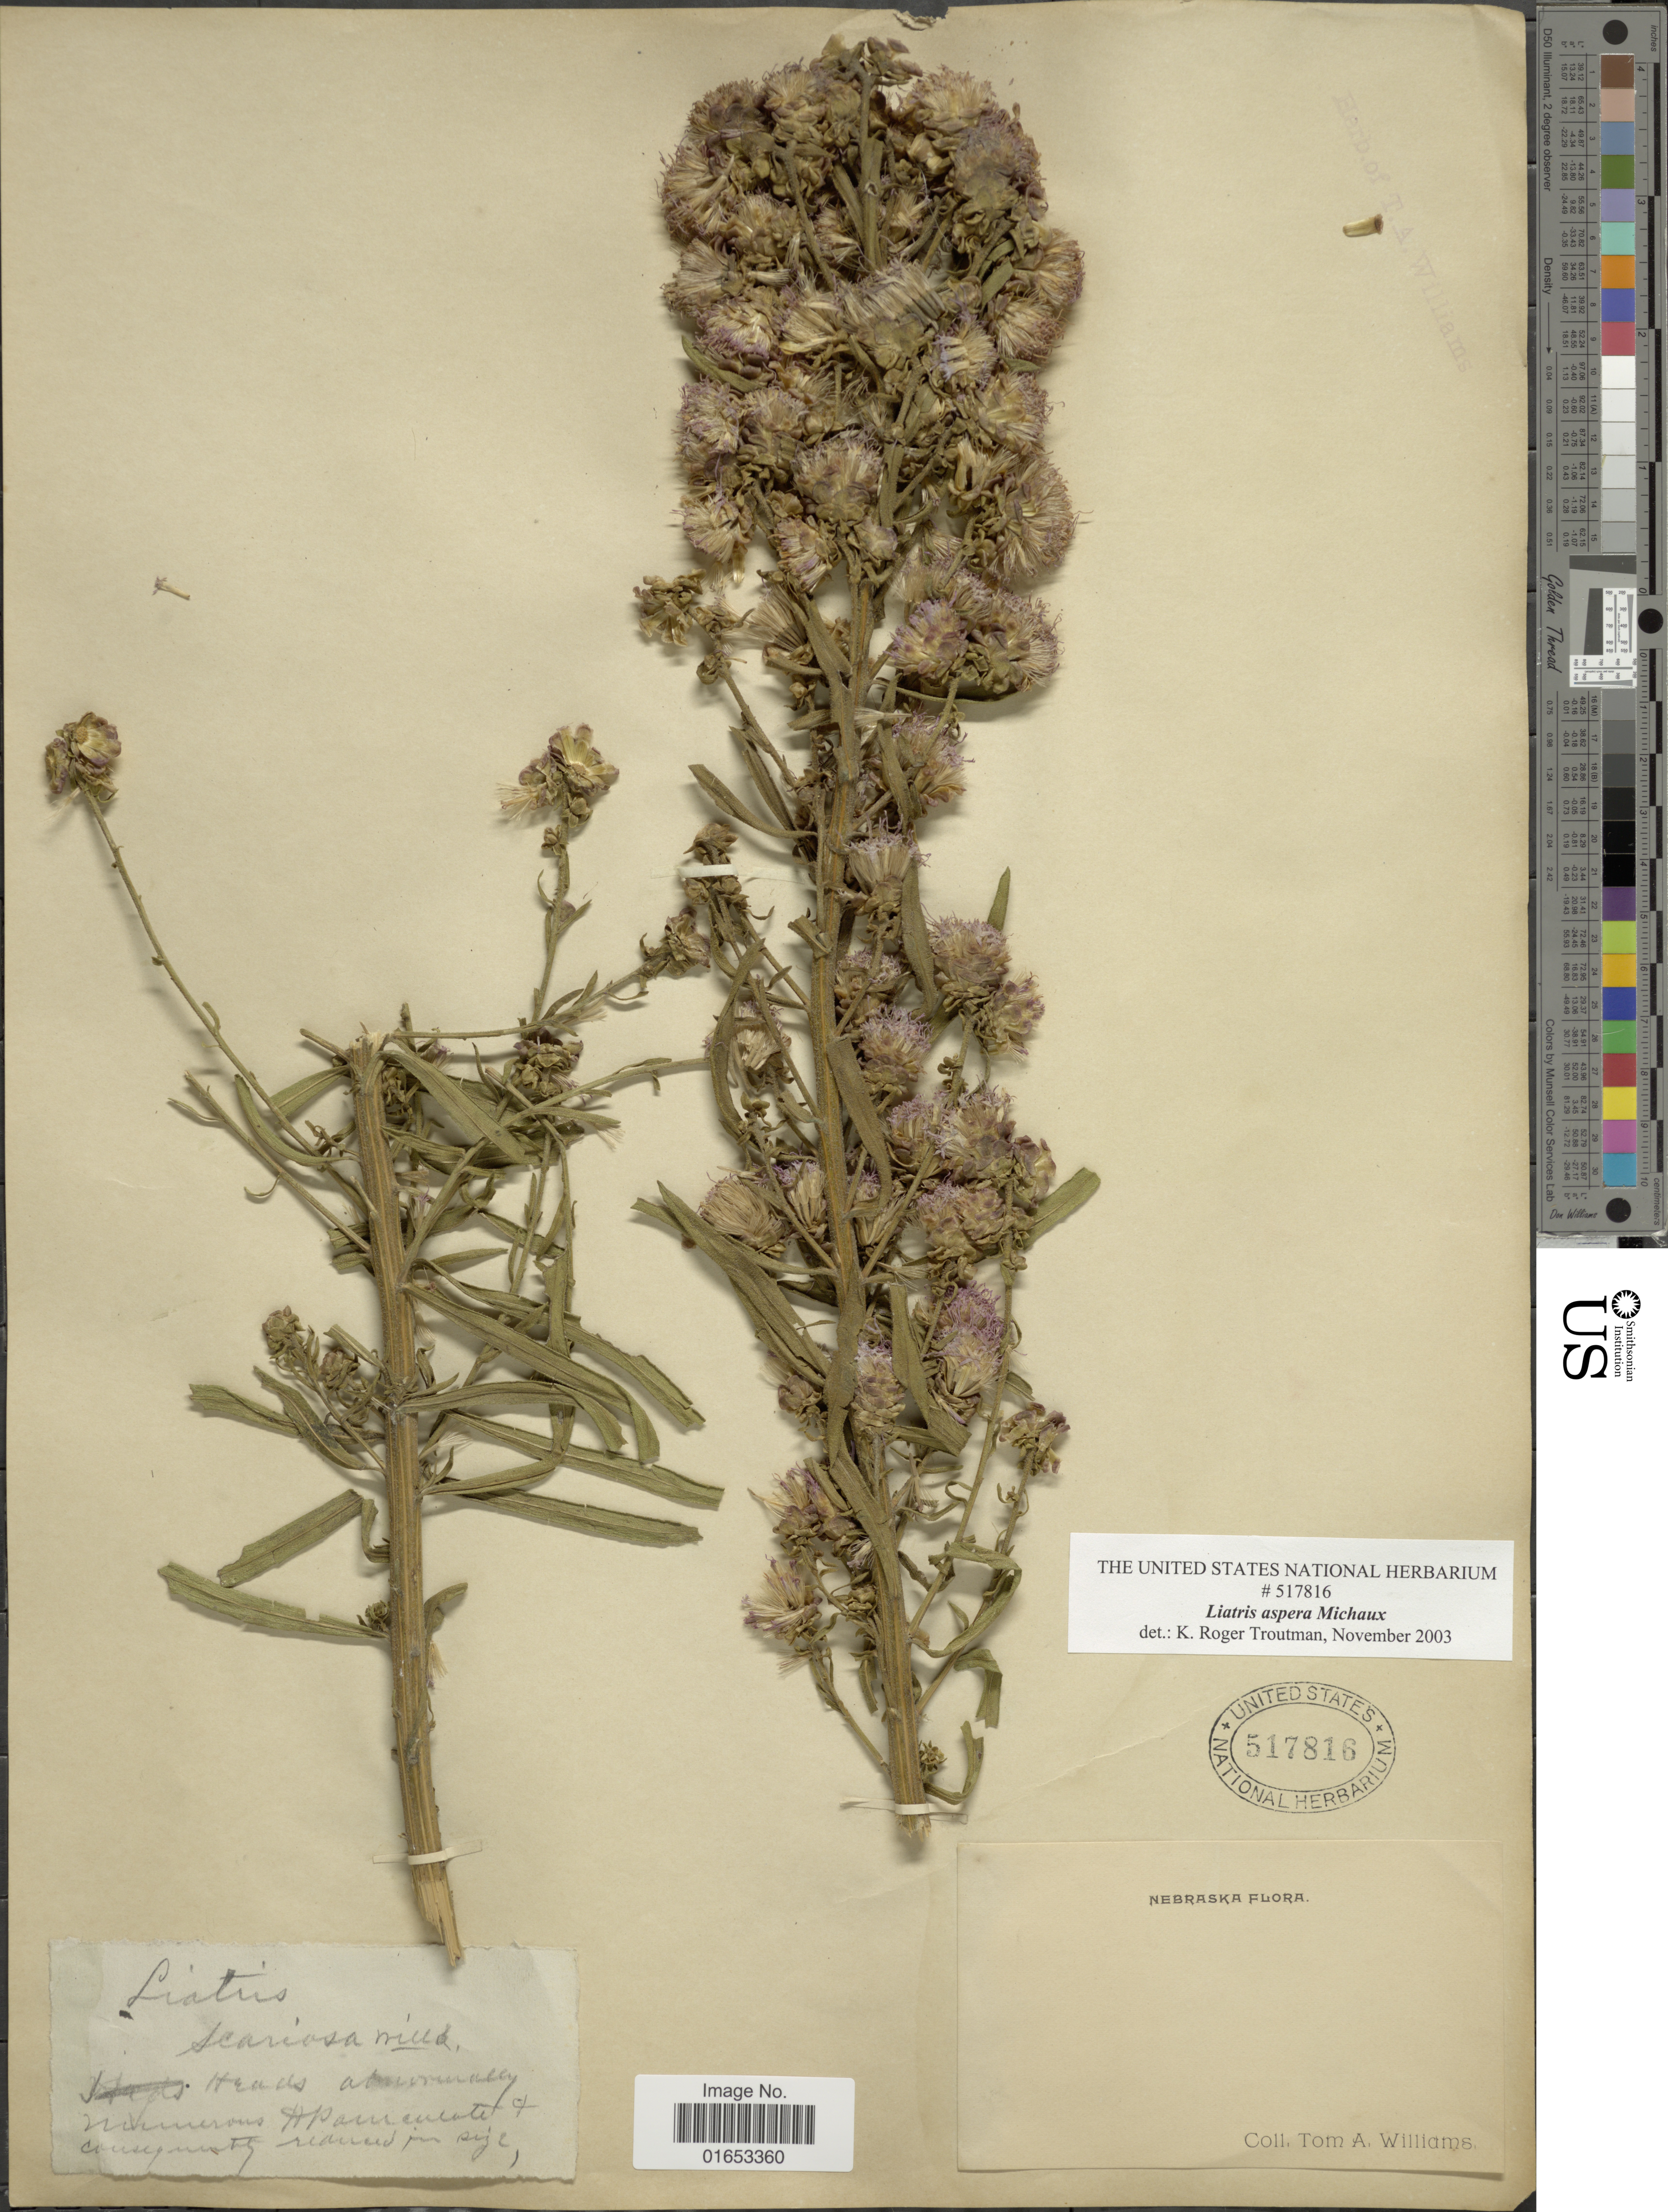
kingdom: Plantae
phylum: Tracheophyta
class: Magnoliopsida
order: Asterales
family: Asteraceae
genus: Liatris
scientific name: Liatris aspera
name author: Michx.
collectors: T. A. Williams (herbarium)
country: United States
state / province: Nebraska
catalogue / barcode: US 517816